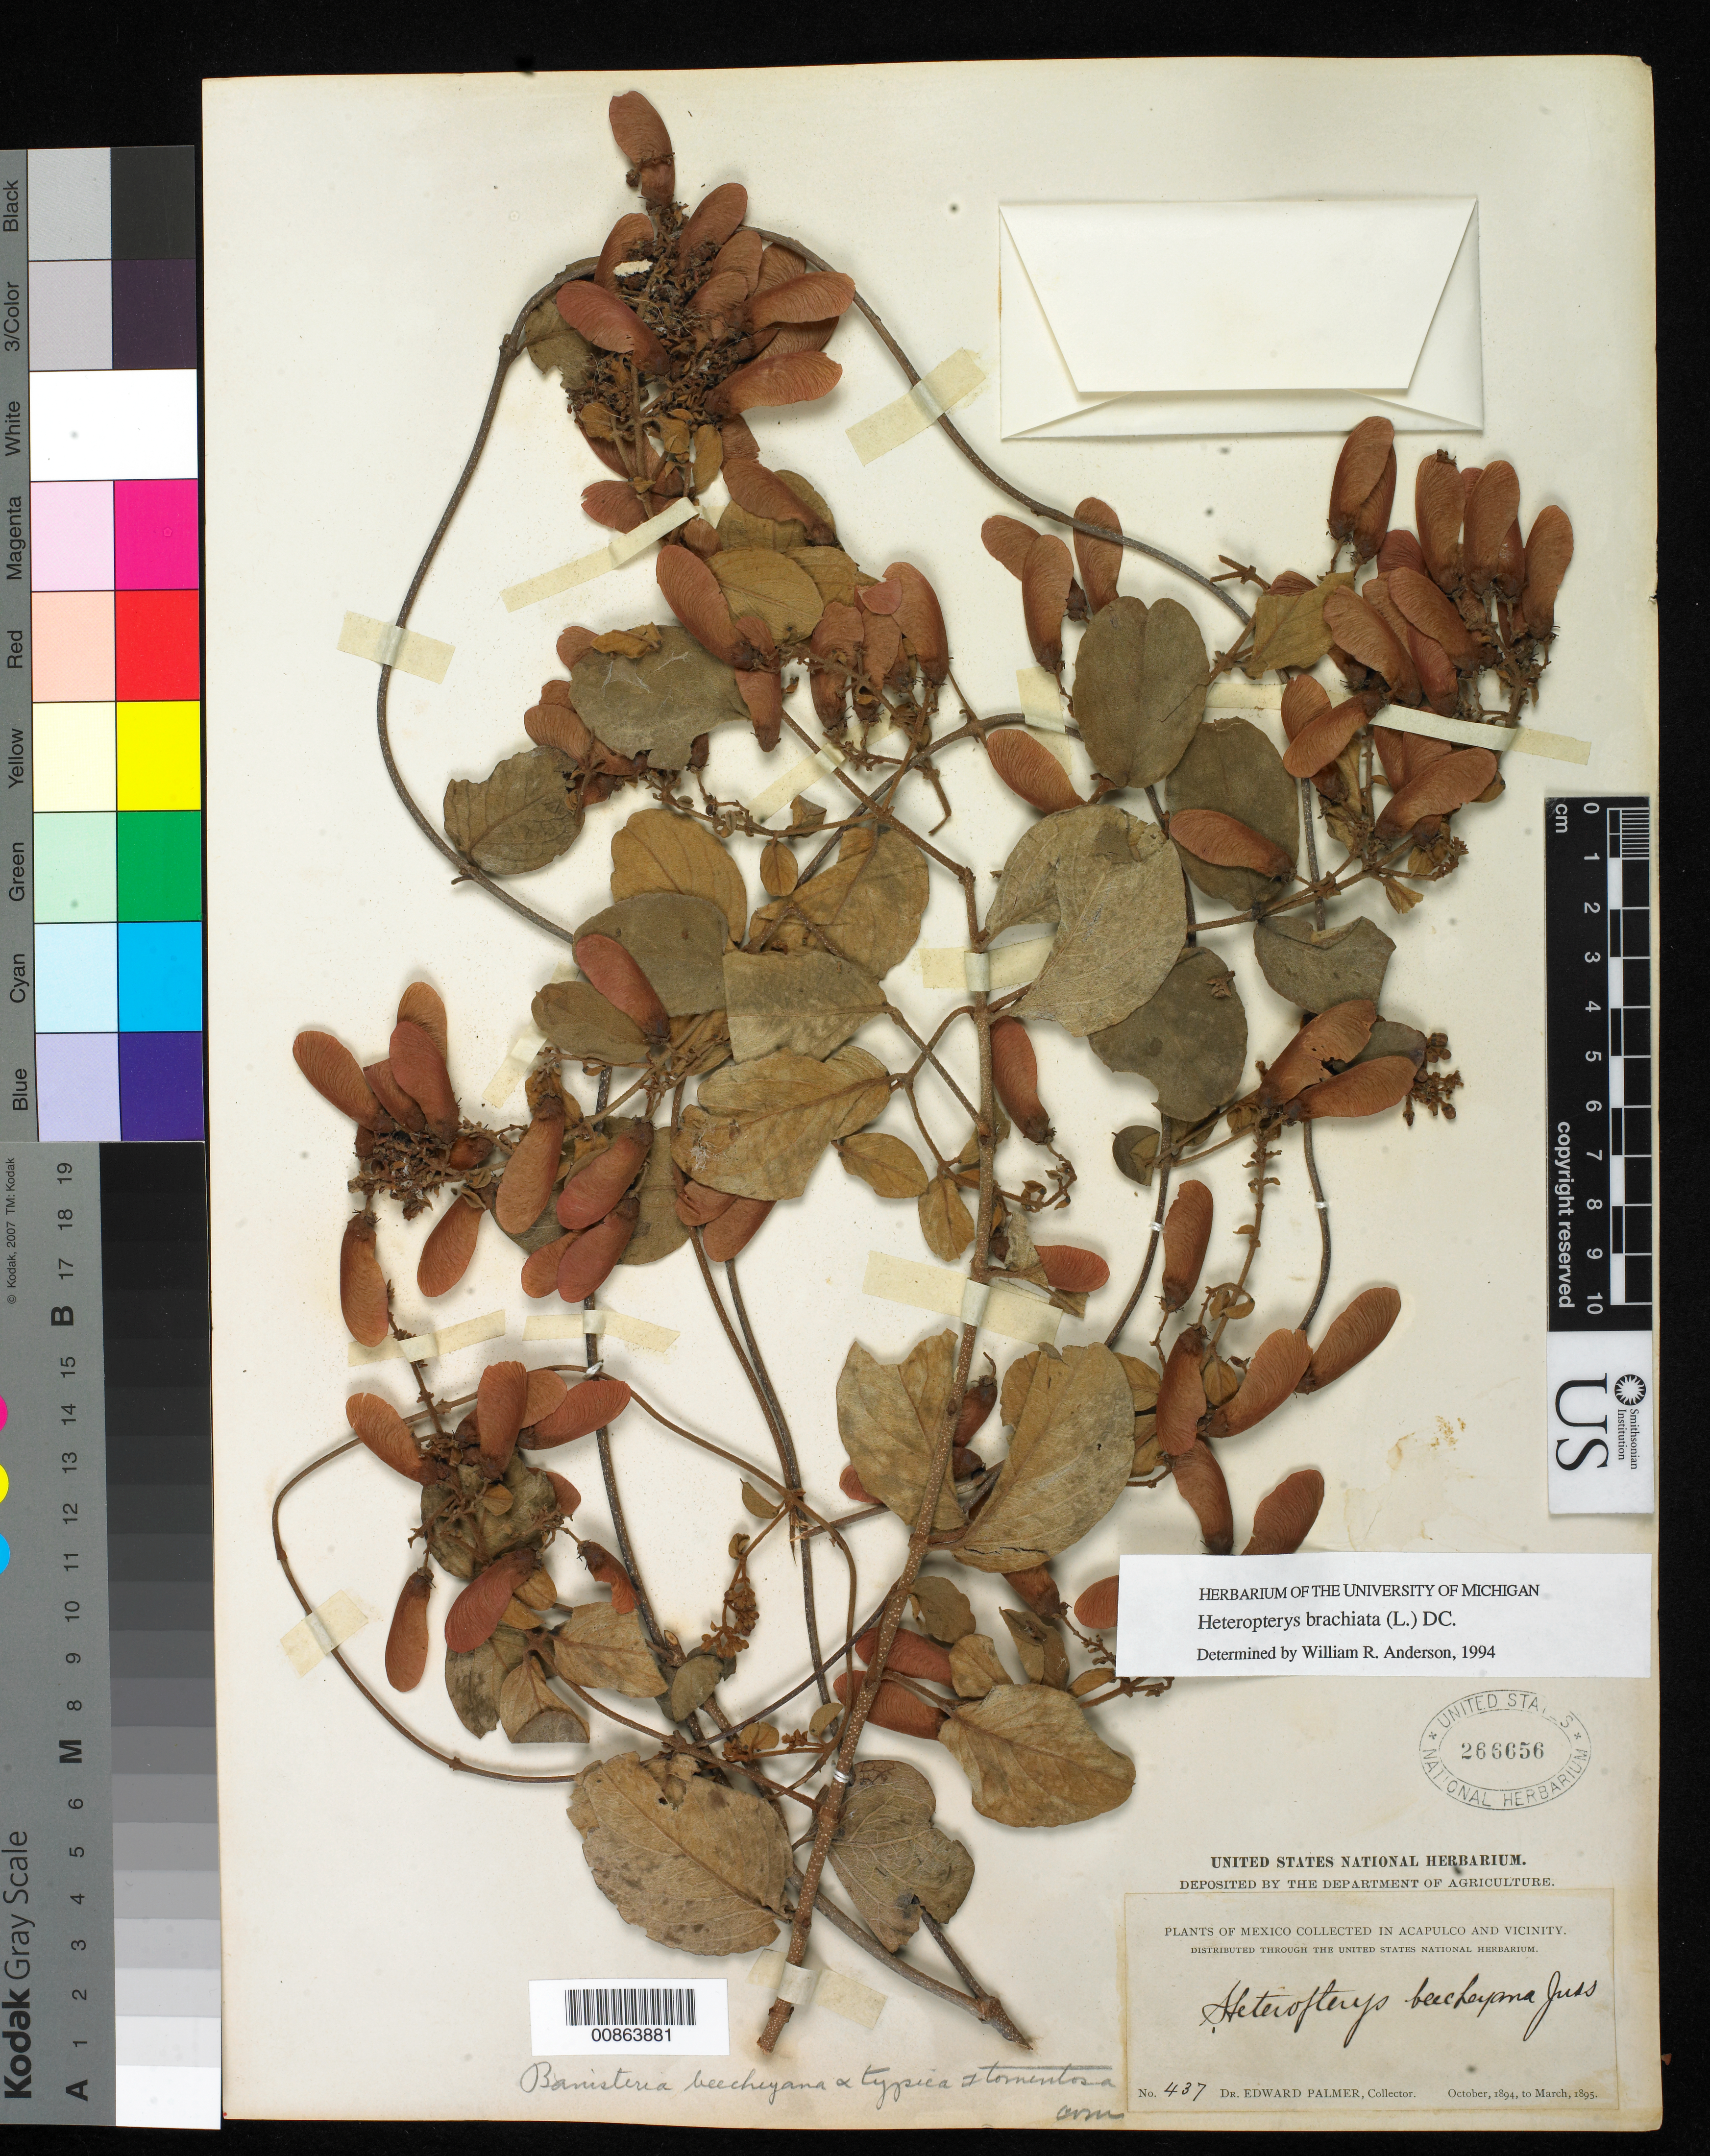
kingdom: Plantae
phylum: Tracheophyta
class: Magnoliopsida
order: Malpighiales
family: Malpighiaceae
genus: Heteropterys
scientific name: Heteropterys brachiata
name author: (L.) DC.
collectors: E. Palmer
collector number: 437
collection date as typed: Oct 1894 to -- Mar 1895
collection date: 1894-10/1895-03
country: Mexico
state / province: Guerrero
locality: Acapulco, Guerrero and vicinity.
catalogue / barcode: US 266656